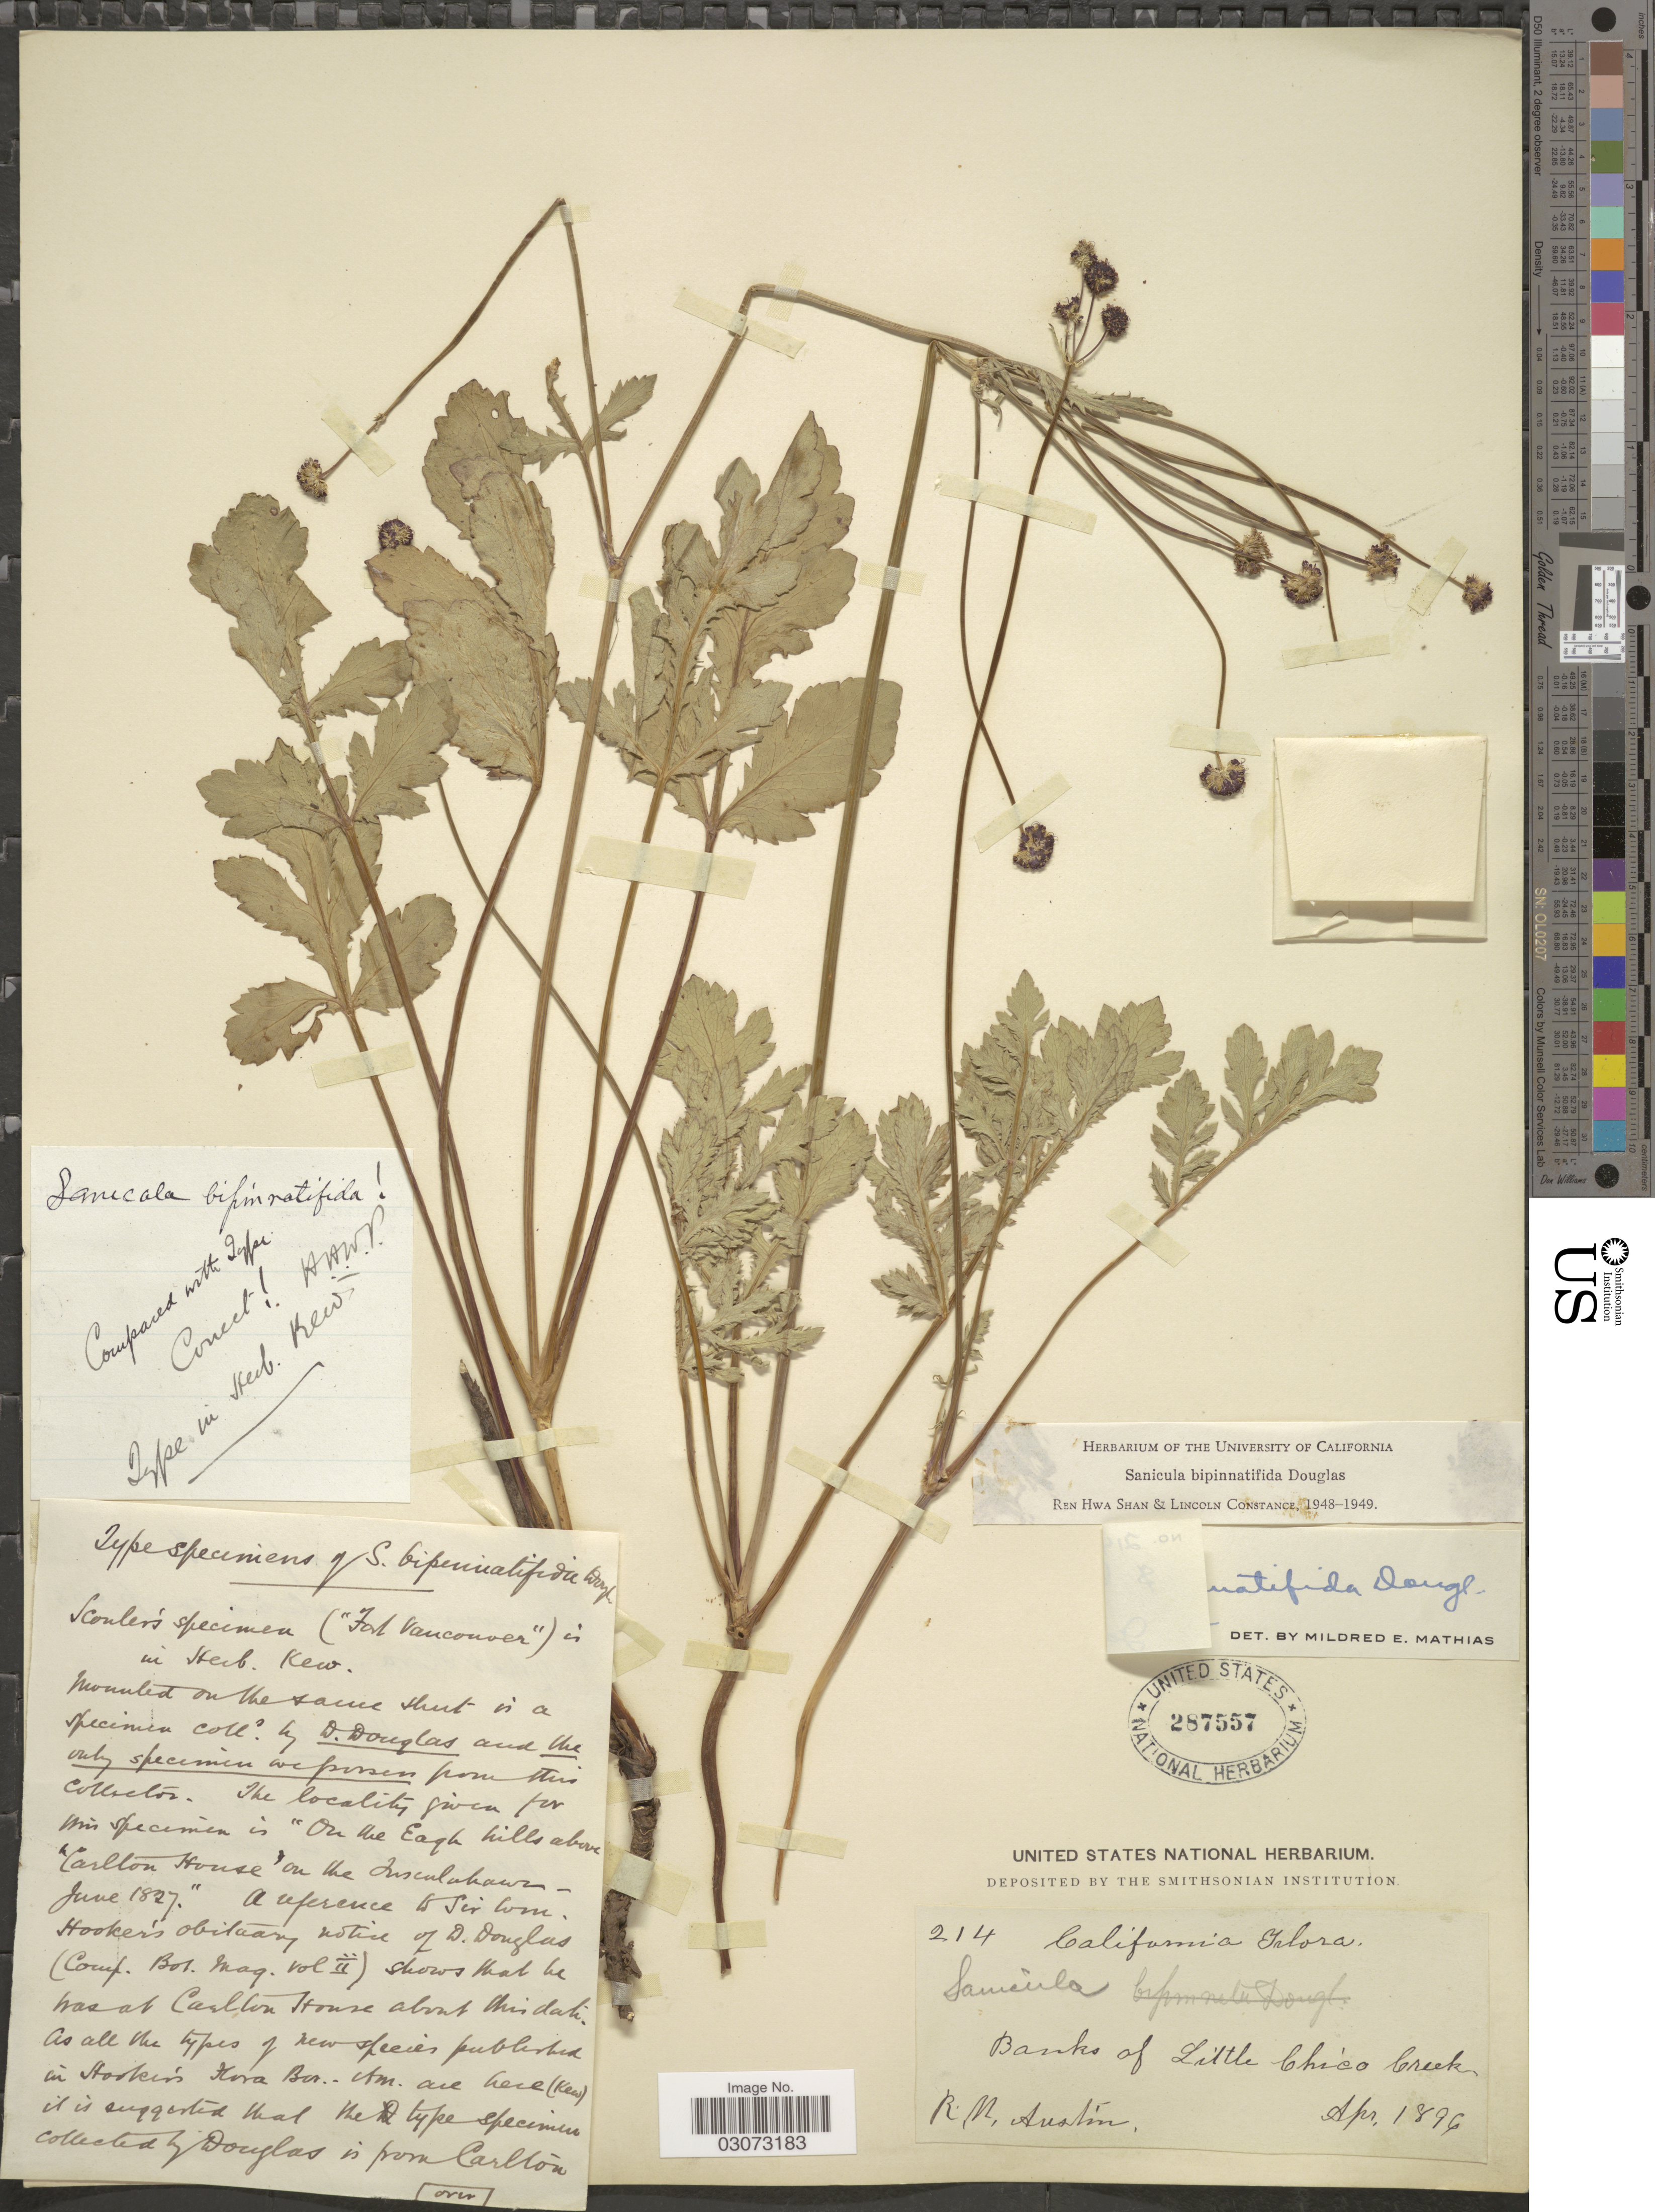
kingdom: Plantae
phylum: Tracheophyta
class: Magnoliopsida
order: Apiales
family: Apiaceae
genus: Sanicula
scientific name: Sanicula bipinnatifida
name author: Douglas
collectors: R. Austin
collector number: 214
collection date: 1896-04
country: United States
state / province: California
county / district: Butte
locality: Banks of Little Chico Creek.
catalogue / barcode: US 287557